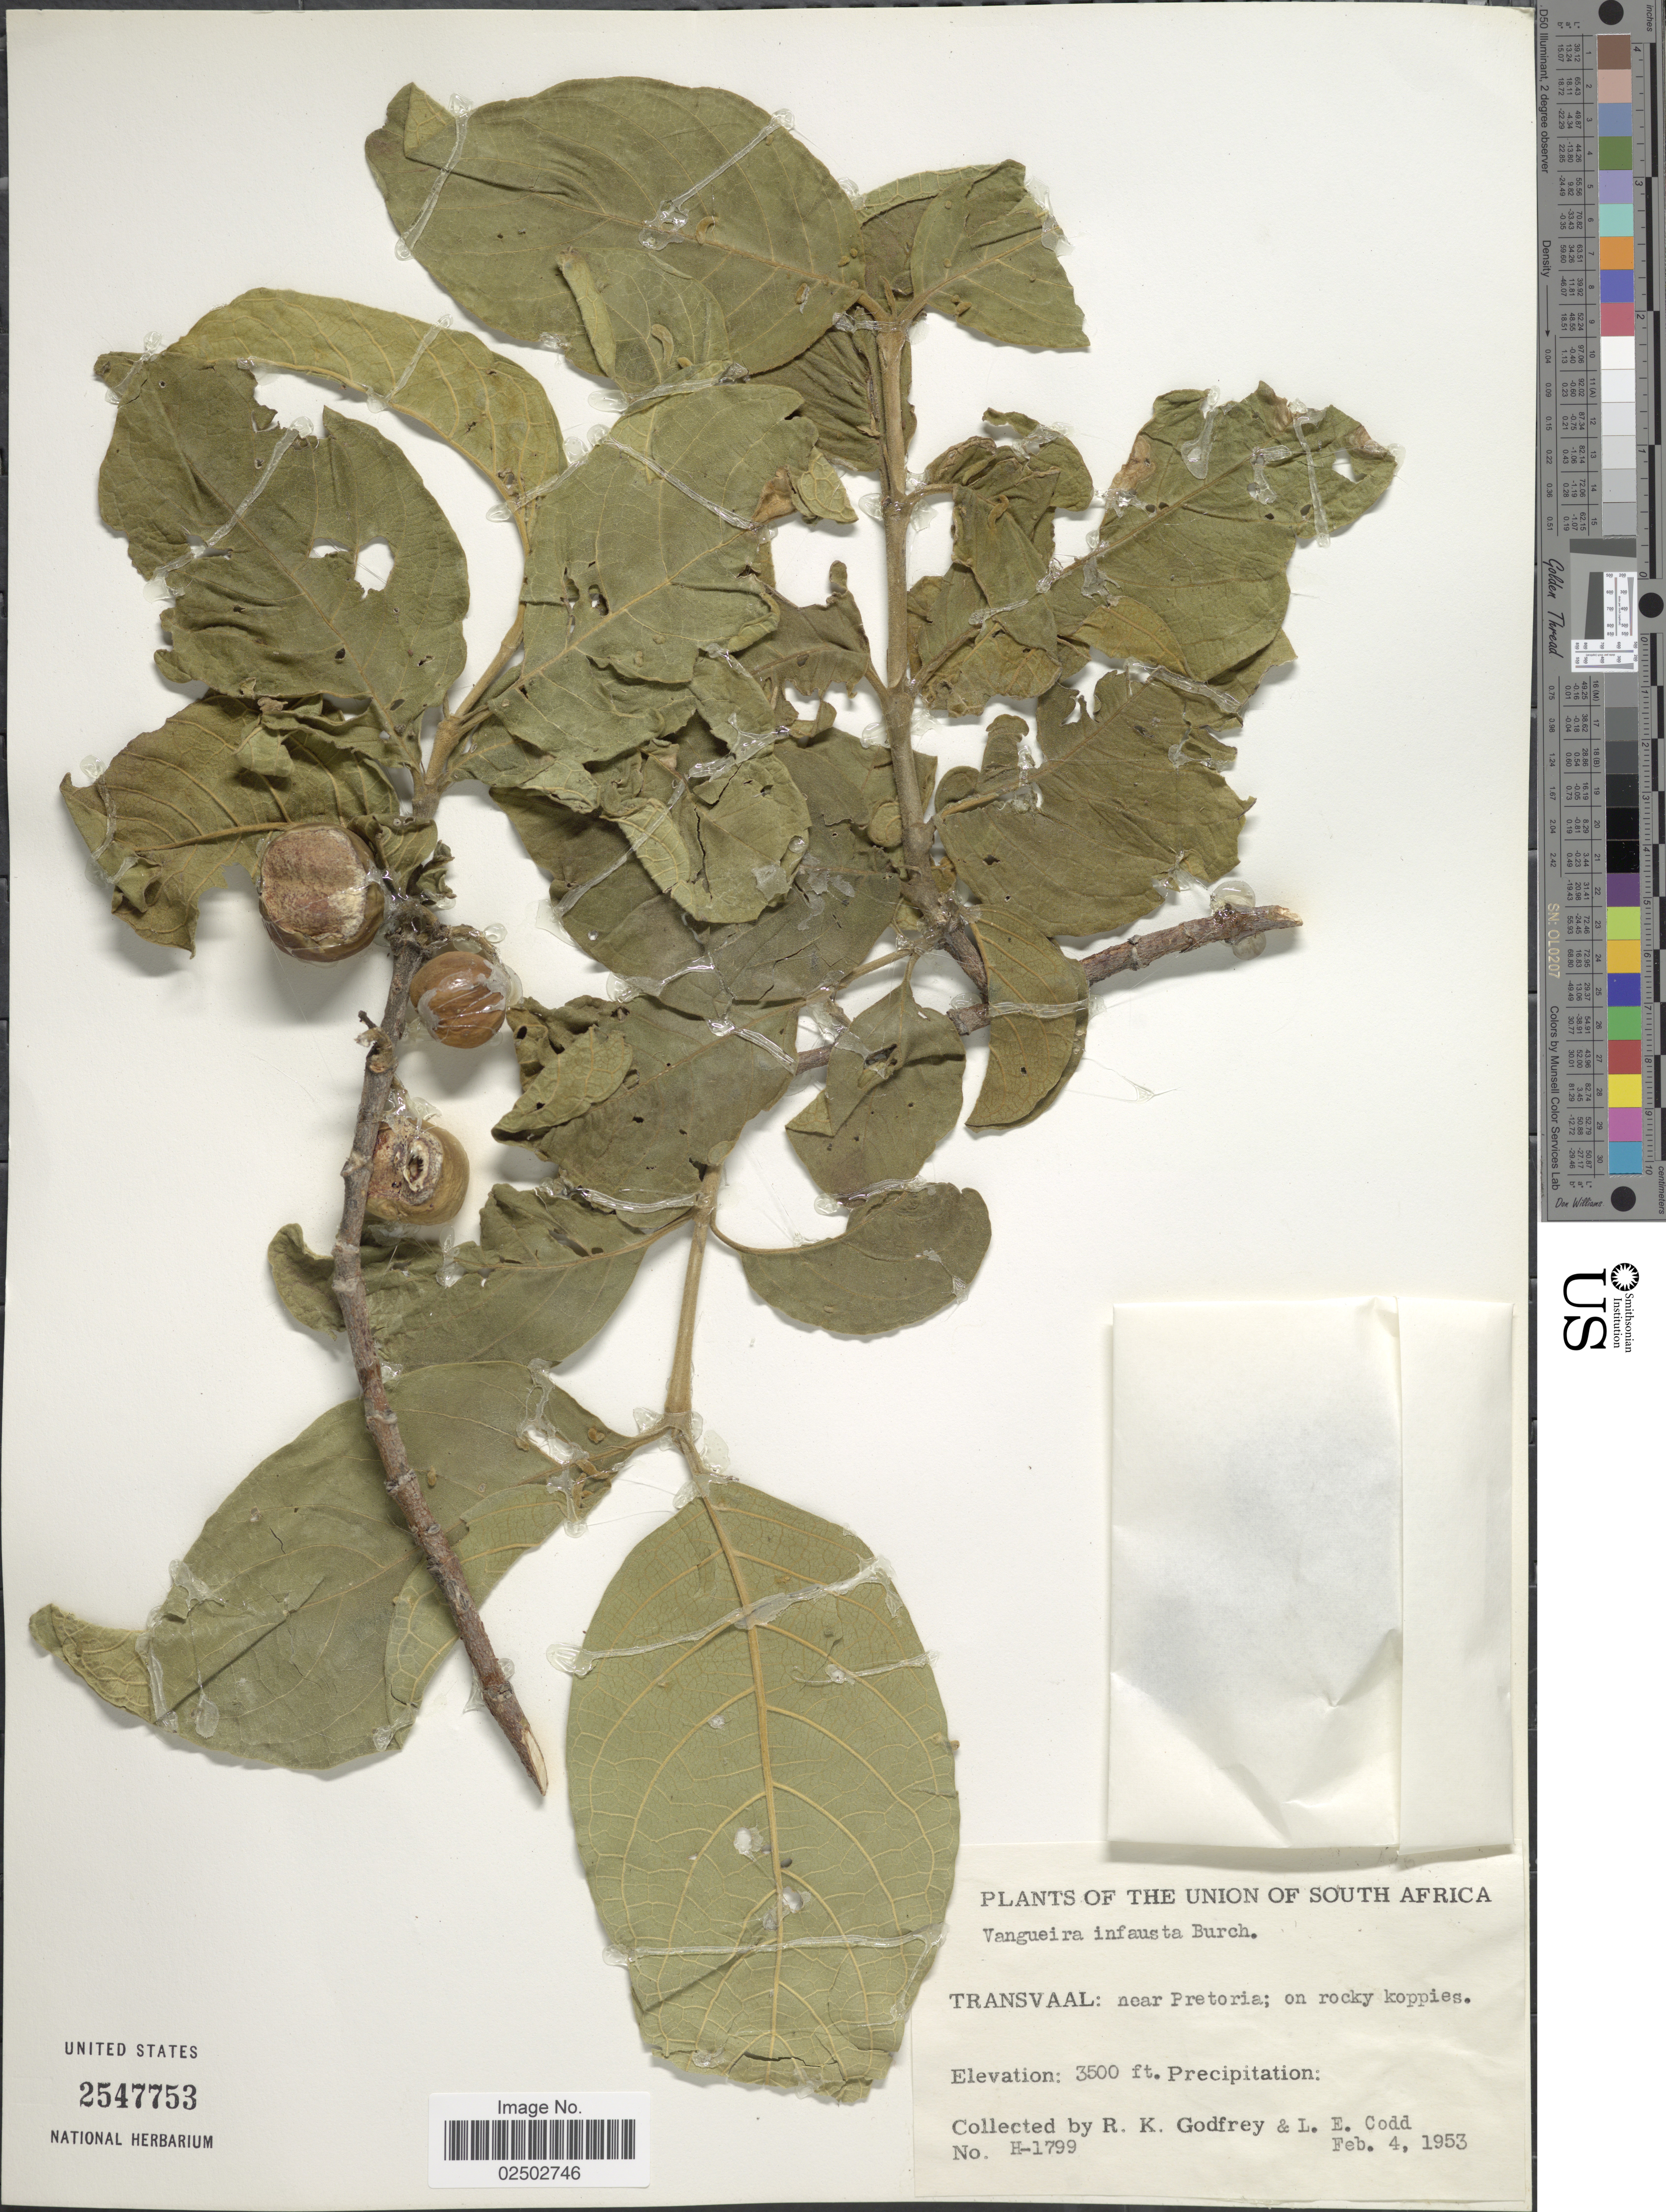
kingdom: Plantae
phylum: Tracheophyta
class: Magnoliopsida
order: Gentianales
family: Rubiaceae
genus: Vangueria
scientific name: Vangueria infausta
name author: D.G. Burch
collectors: R. K. Godfrey & L. Codd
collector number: H-1799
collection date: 1953-02-04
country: South Africa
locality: Transvaal: near Pretoria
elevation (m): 1067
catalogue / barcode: US 2547753